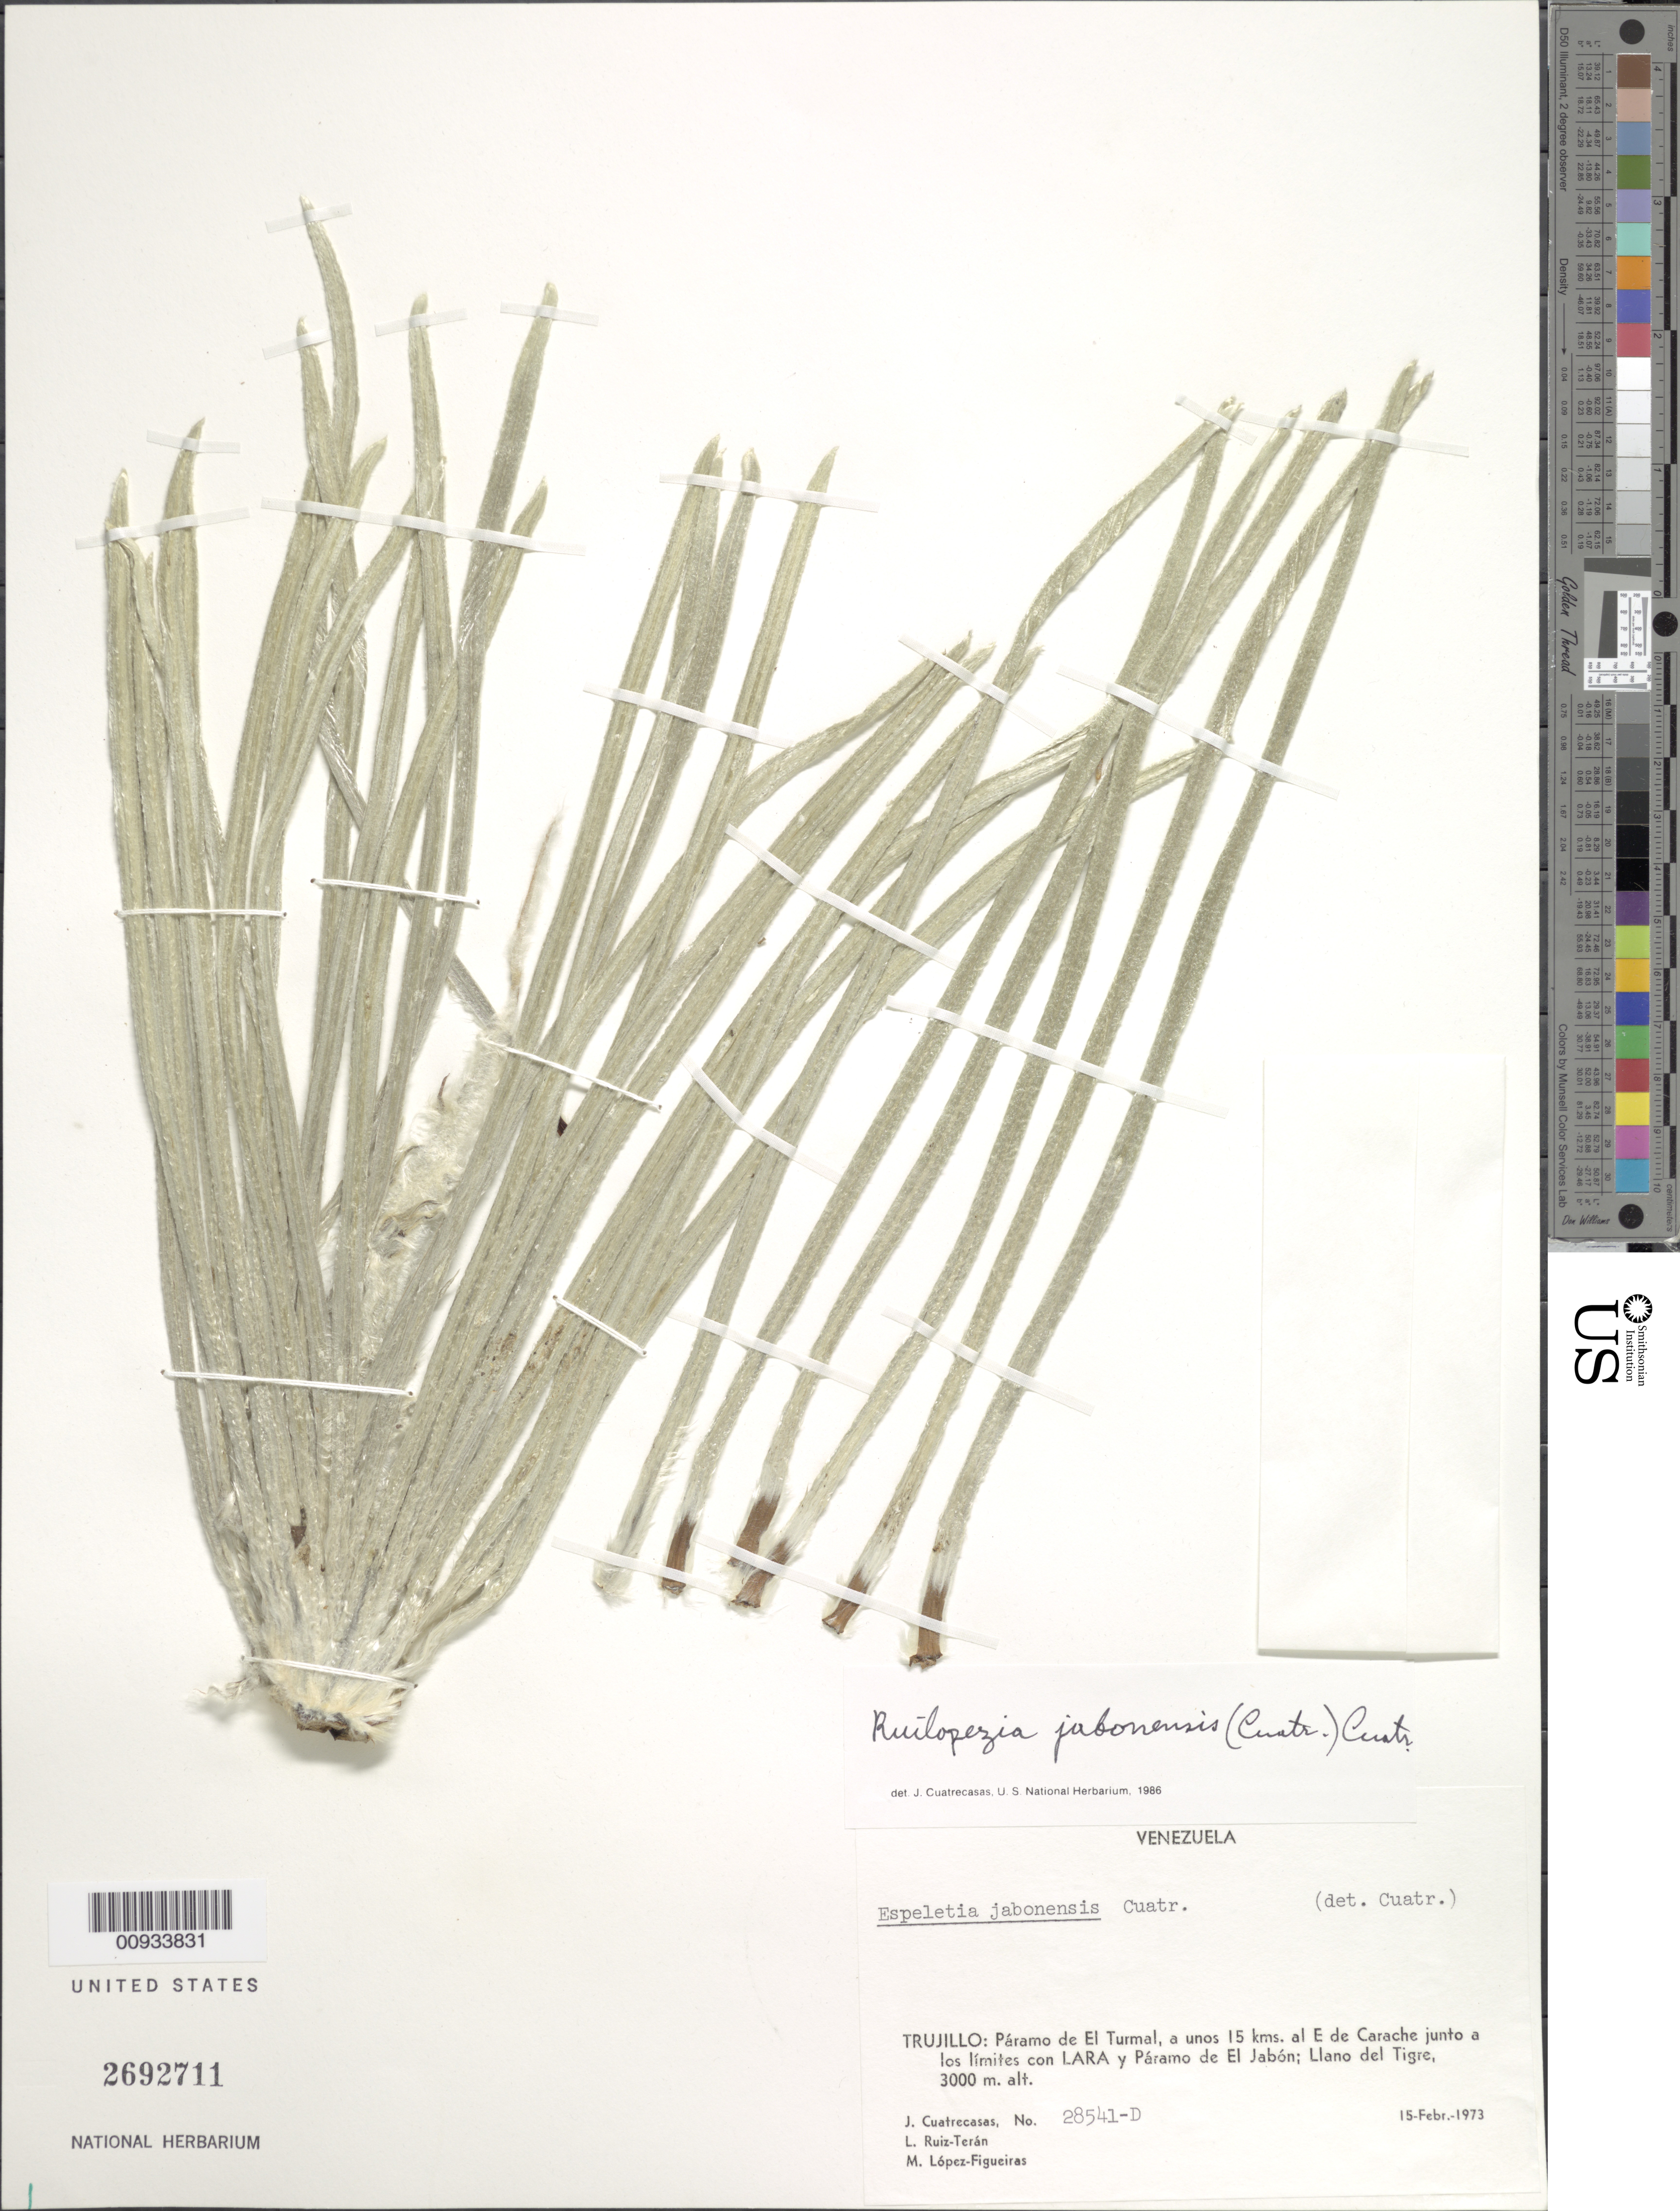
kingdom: Plantae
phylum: Tracheophyta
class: Magnoliopsida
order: Asterales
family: Asteraceae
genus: Ruilopezia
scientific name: Ruilopezia jabonensis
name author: (Cuatrec.) Cuatrec.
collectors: J. Cuatrecasas, L. E. Ruíz-Terán & M. López Figueiras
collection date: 1973-02-15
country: Venezuela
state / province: Trujillo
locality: Páramo de El Turmal. Páramo de El Turmal, a unos 15 kms. al E de Carache junto a los límites con Lara y Páramo de El Jabón; Llano del Tigre.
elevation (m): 3000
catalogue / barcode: US 2692711